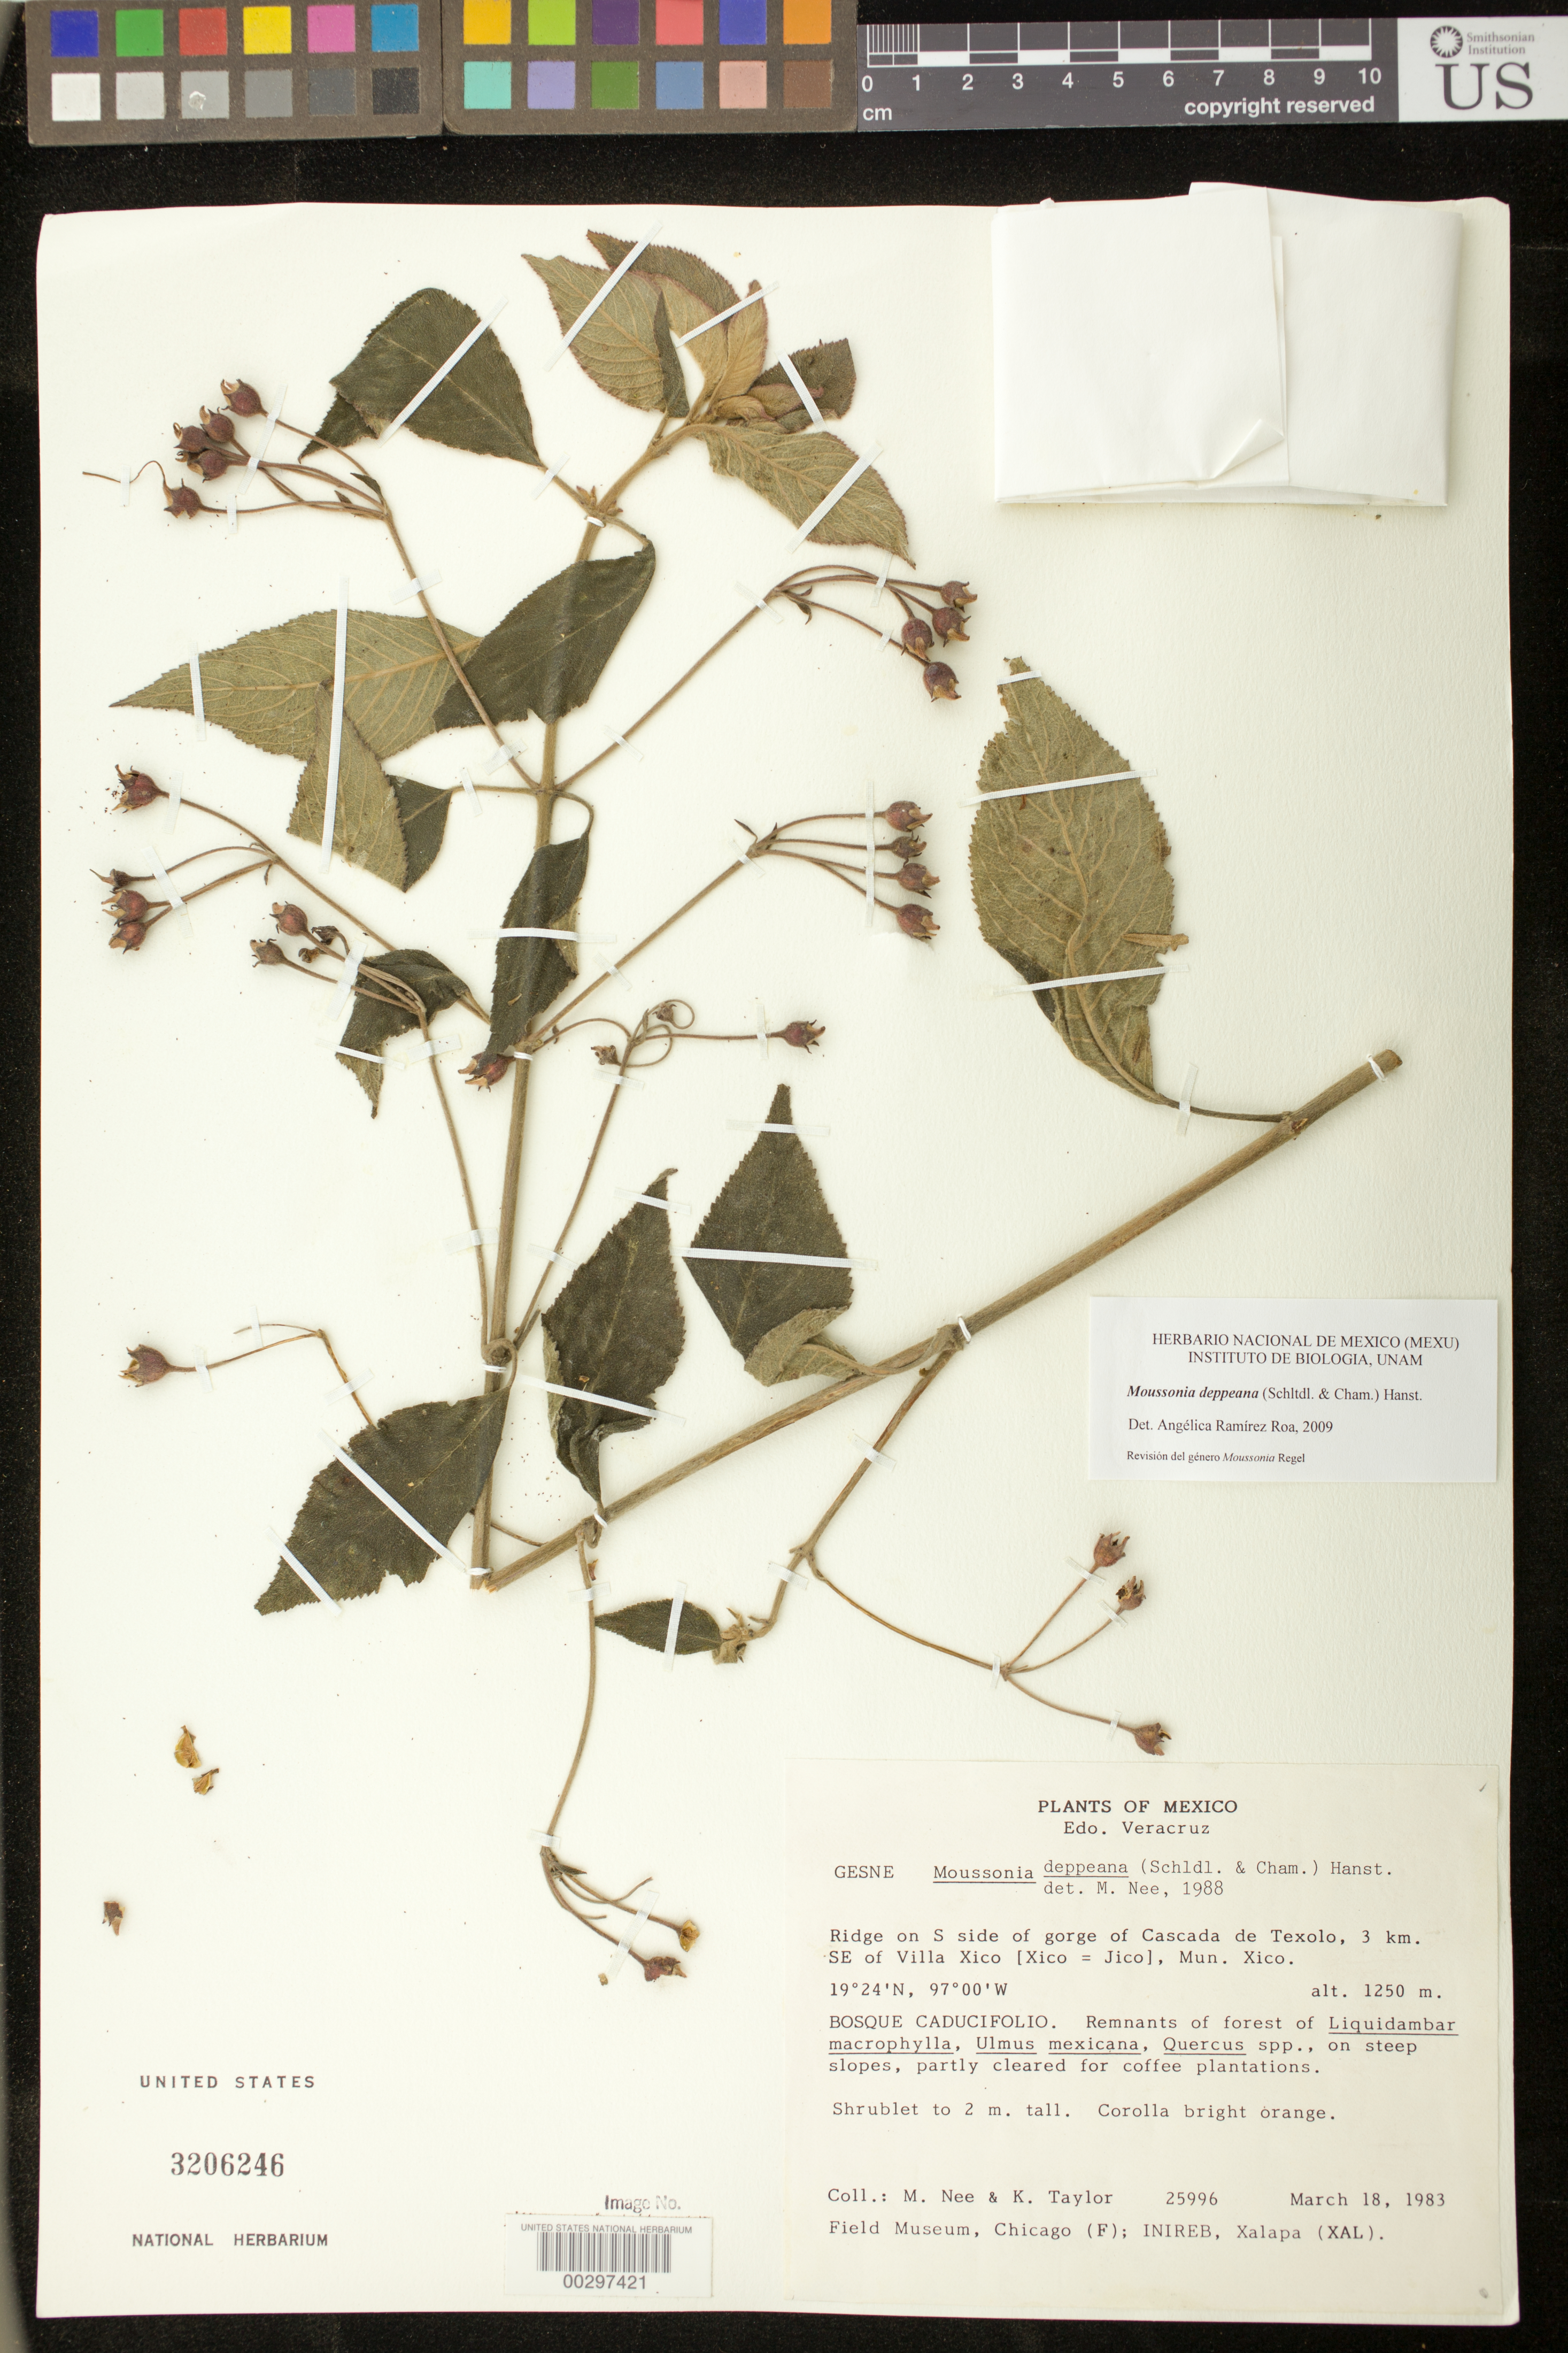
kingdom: Plantae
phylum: Tracheophyta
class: Magnoliopsida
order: Lamiales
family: Gesneriaceae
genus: Moussonia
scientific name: Moussonia deppeana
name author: (Schltdl. & Cham.) Klotzsch ex Hanst.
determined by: Ramírez-Roa, A.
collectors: M. Nee & K. Taylor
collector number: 25996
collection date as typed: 18 Mar 1983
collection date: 1983-03-18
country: Mexico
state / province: Veracruz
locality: S of Cascada de Texolo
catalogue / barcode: US 3206246